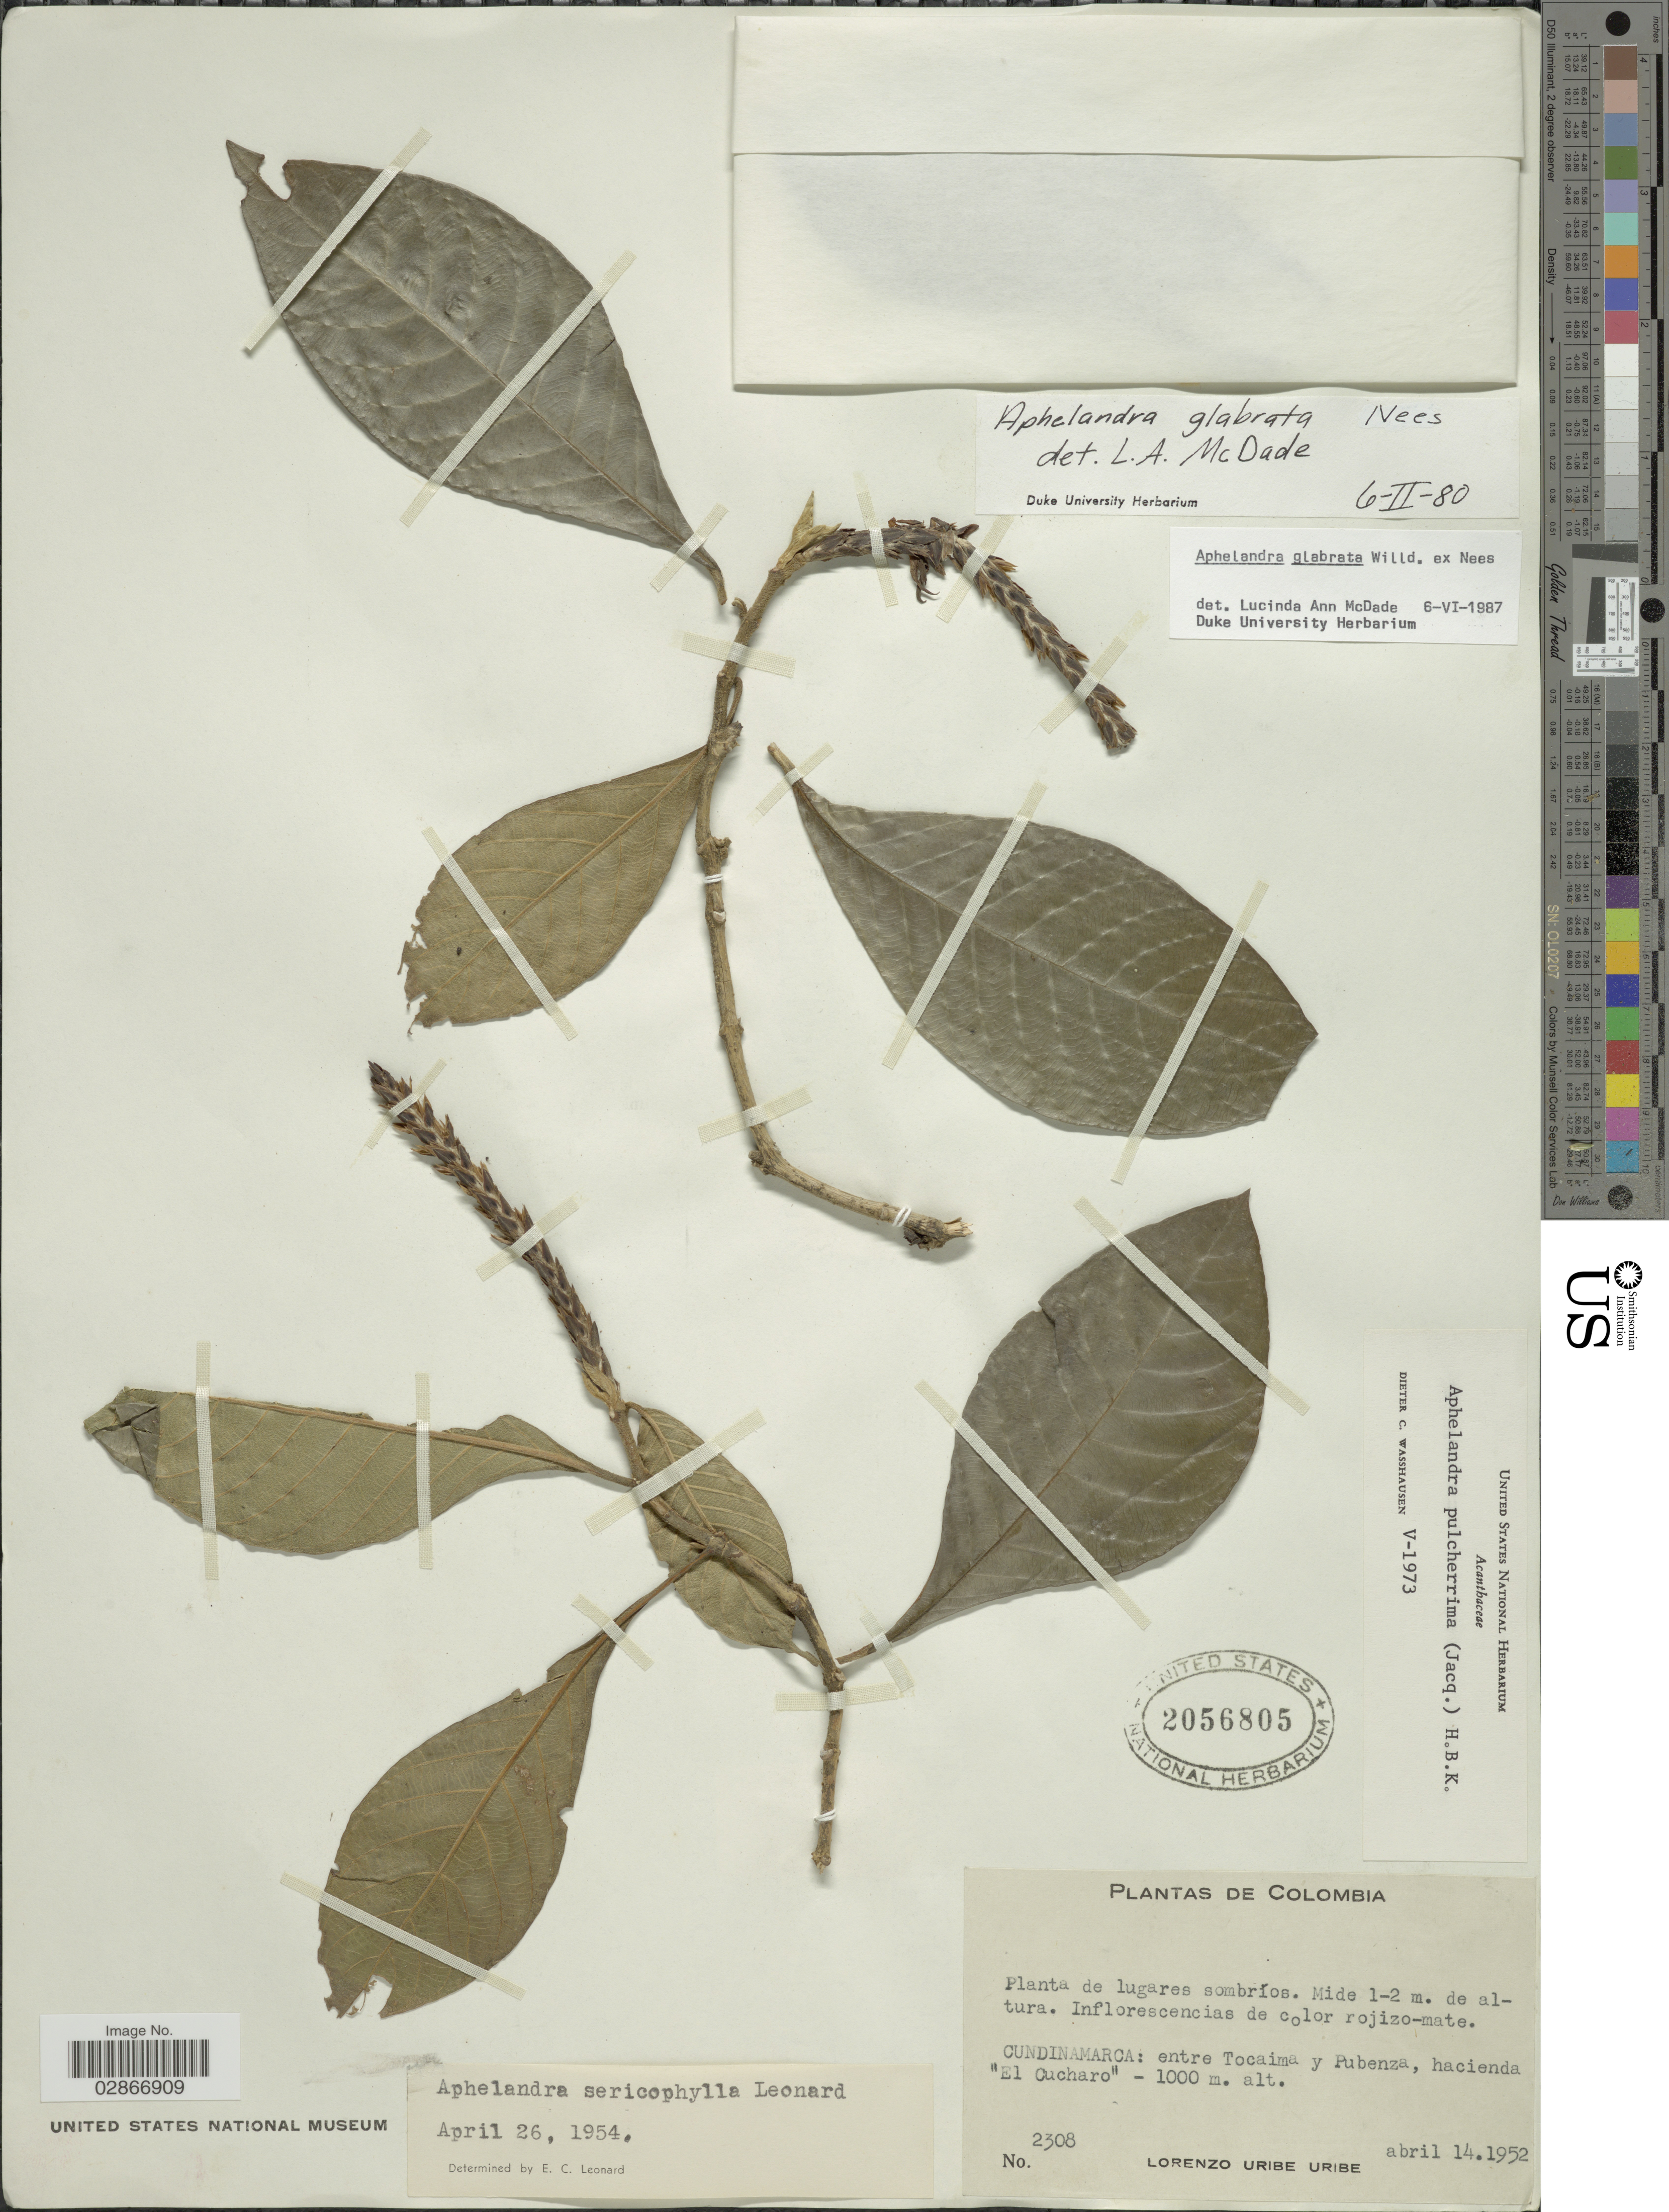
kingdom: Plantae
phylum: Tracheophyta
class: Magnoliopsida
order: Lamiales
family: Acanthaceae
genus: Aphelandra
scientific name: Aphelandra glabrata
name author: Willd. ex Nees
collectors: L. Uribe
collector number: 2308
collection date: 1952-04-14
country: Colombia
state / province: Cundinamarca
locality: Entre Tocaima y Pubenza, hacienda "El Cucharo".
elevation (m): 1000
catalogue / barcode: US 2056805